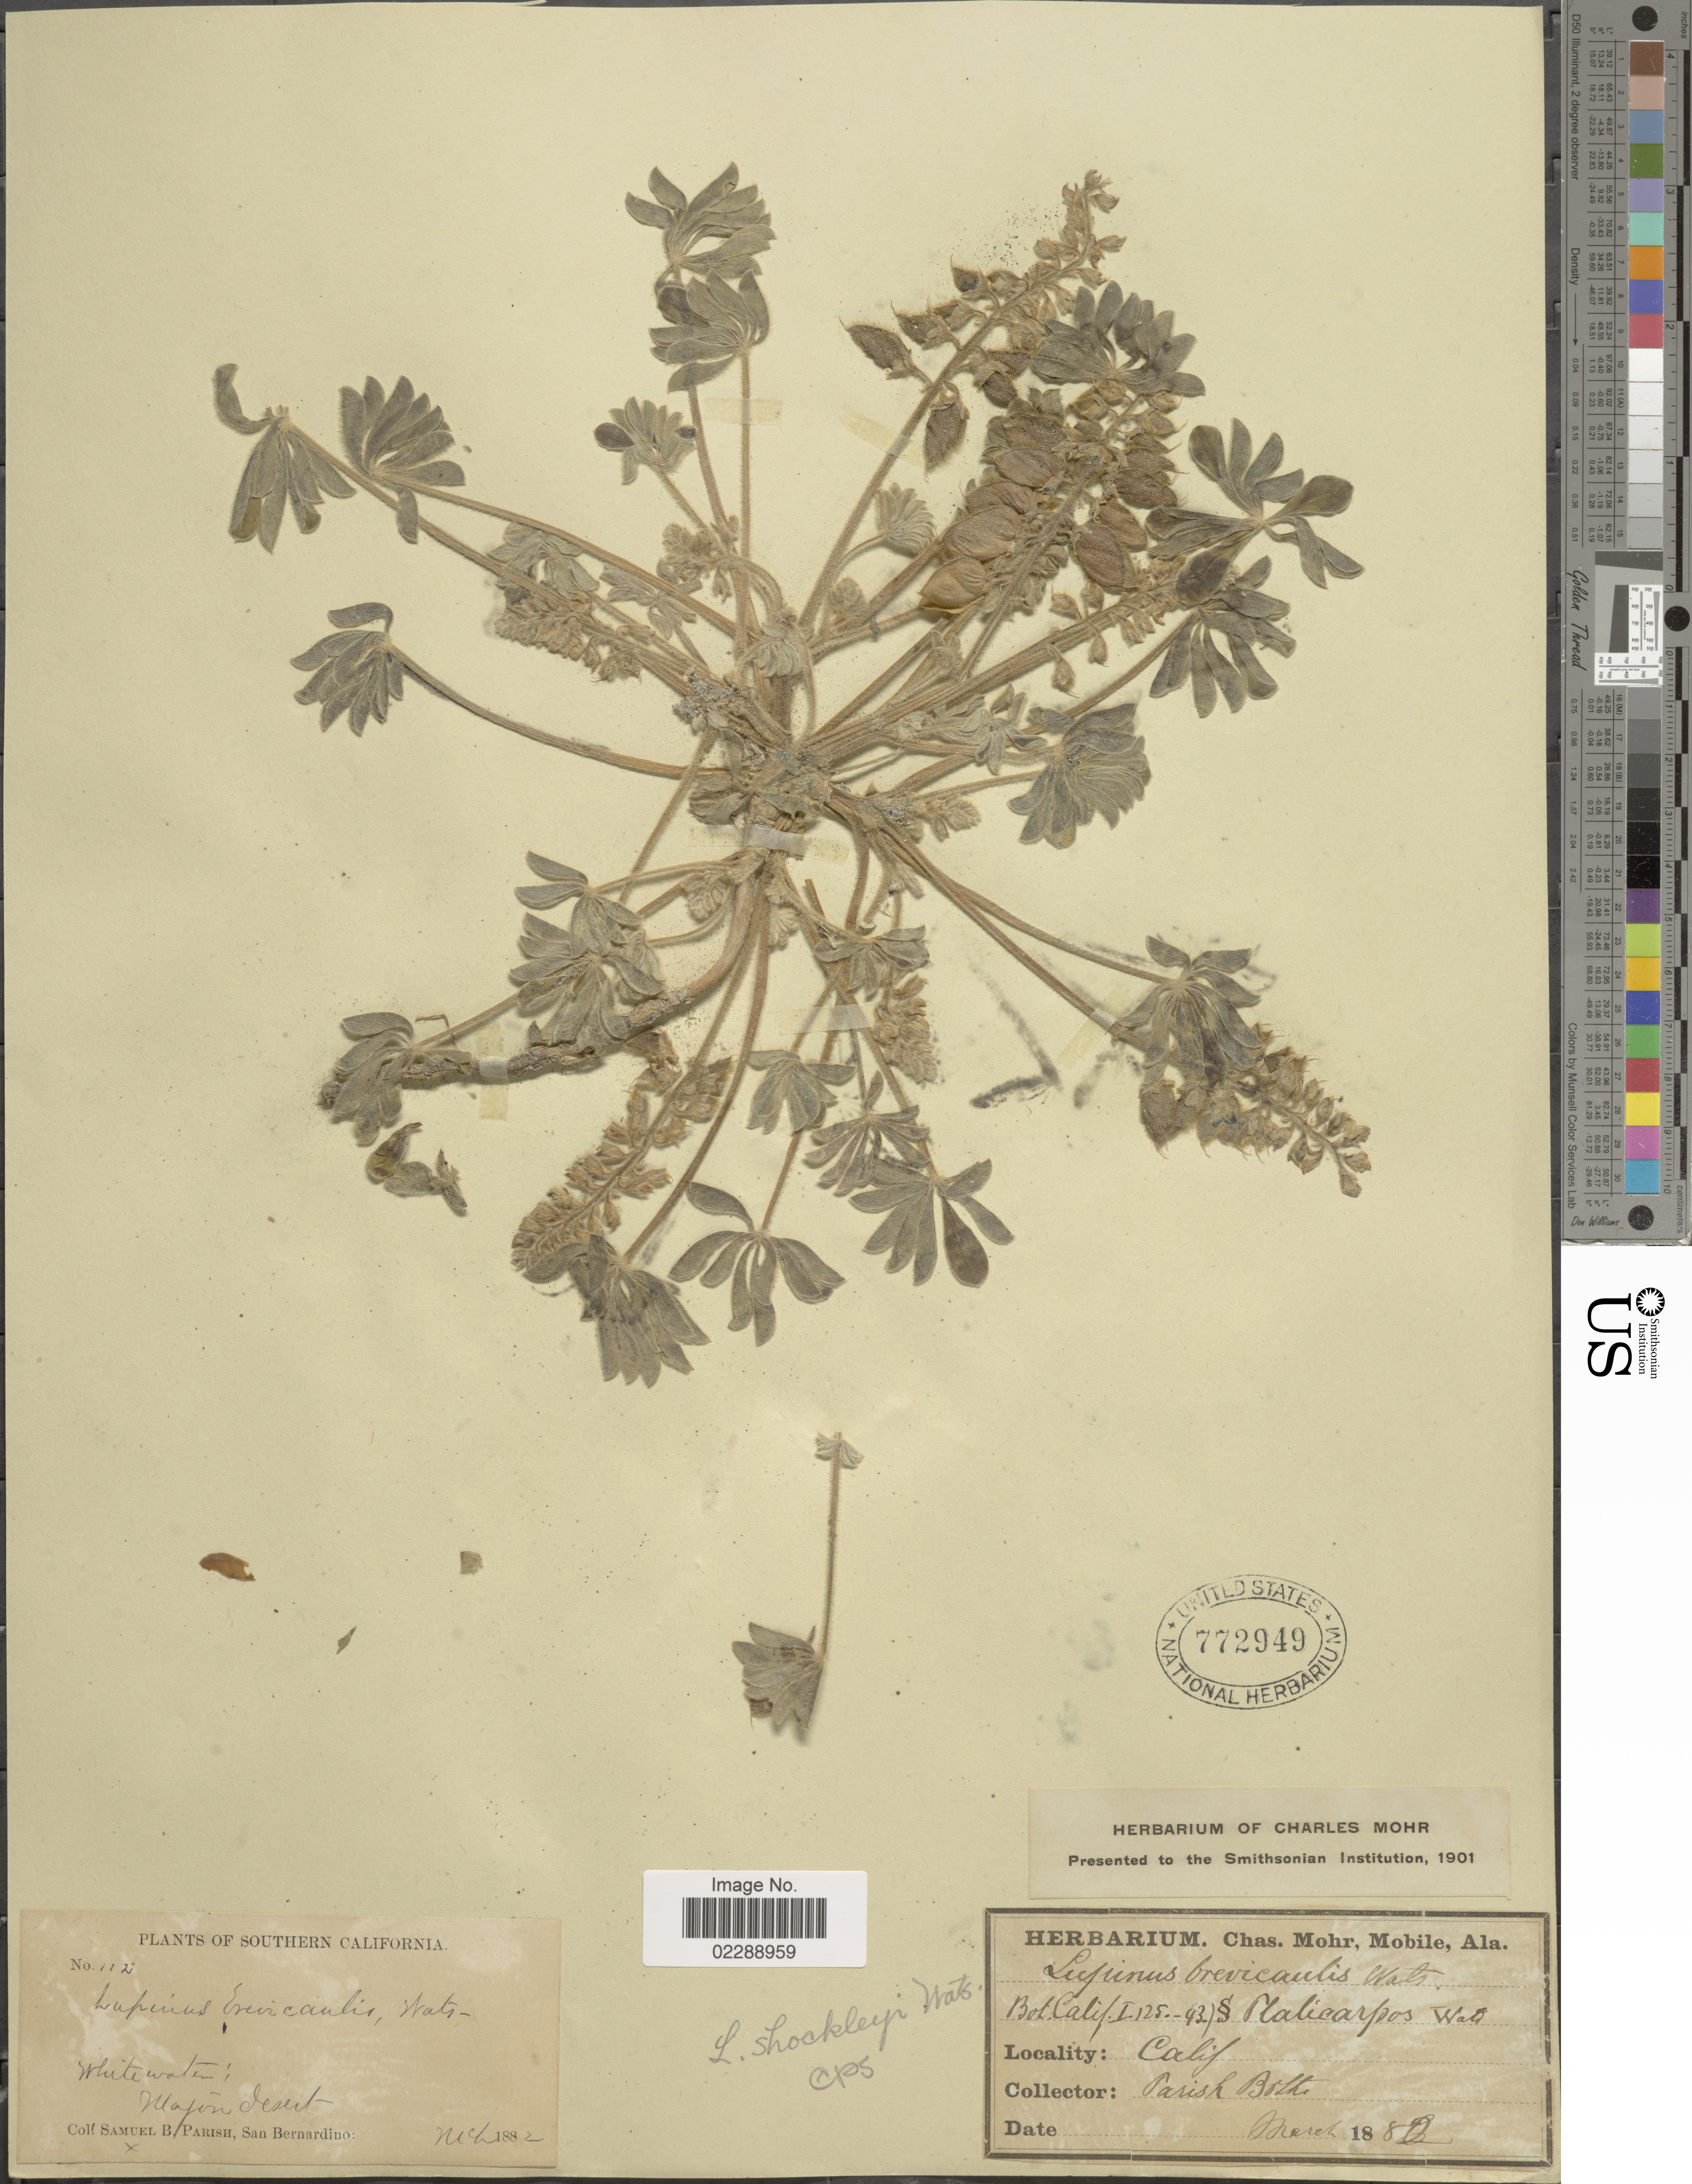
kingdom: Plantae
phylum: Tracheophyta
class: Magnoliopsida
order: Fabales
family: Fabaceae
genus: Lupinus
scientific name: Lupinus sp.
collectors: S. B. Parish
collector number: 112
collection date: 1882-03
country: United States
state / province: California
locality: Majore Desert, Southern California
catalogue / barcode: US 772949